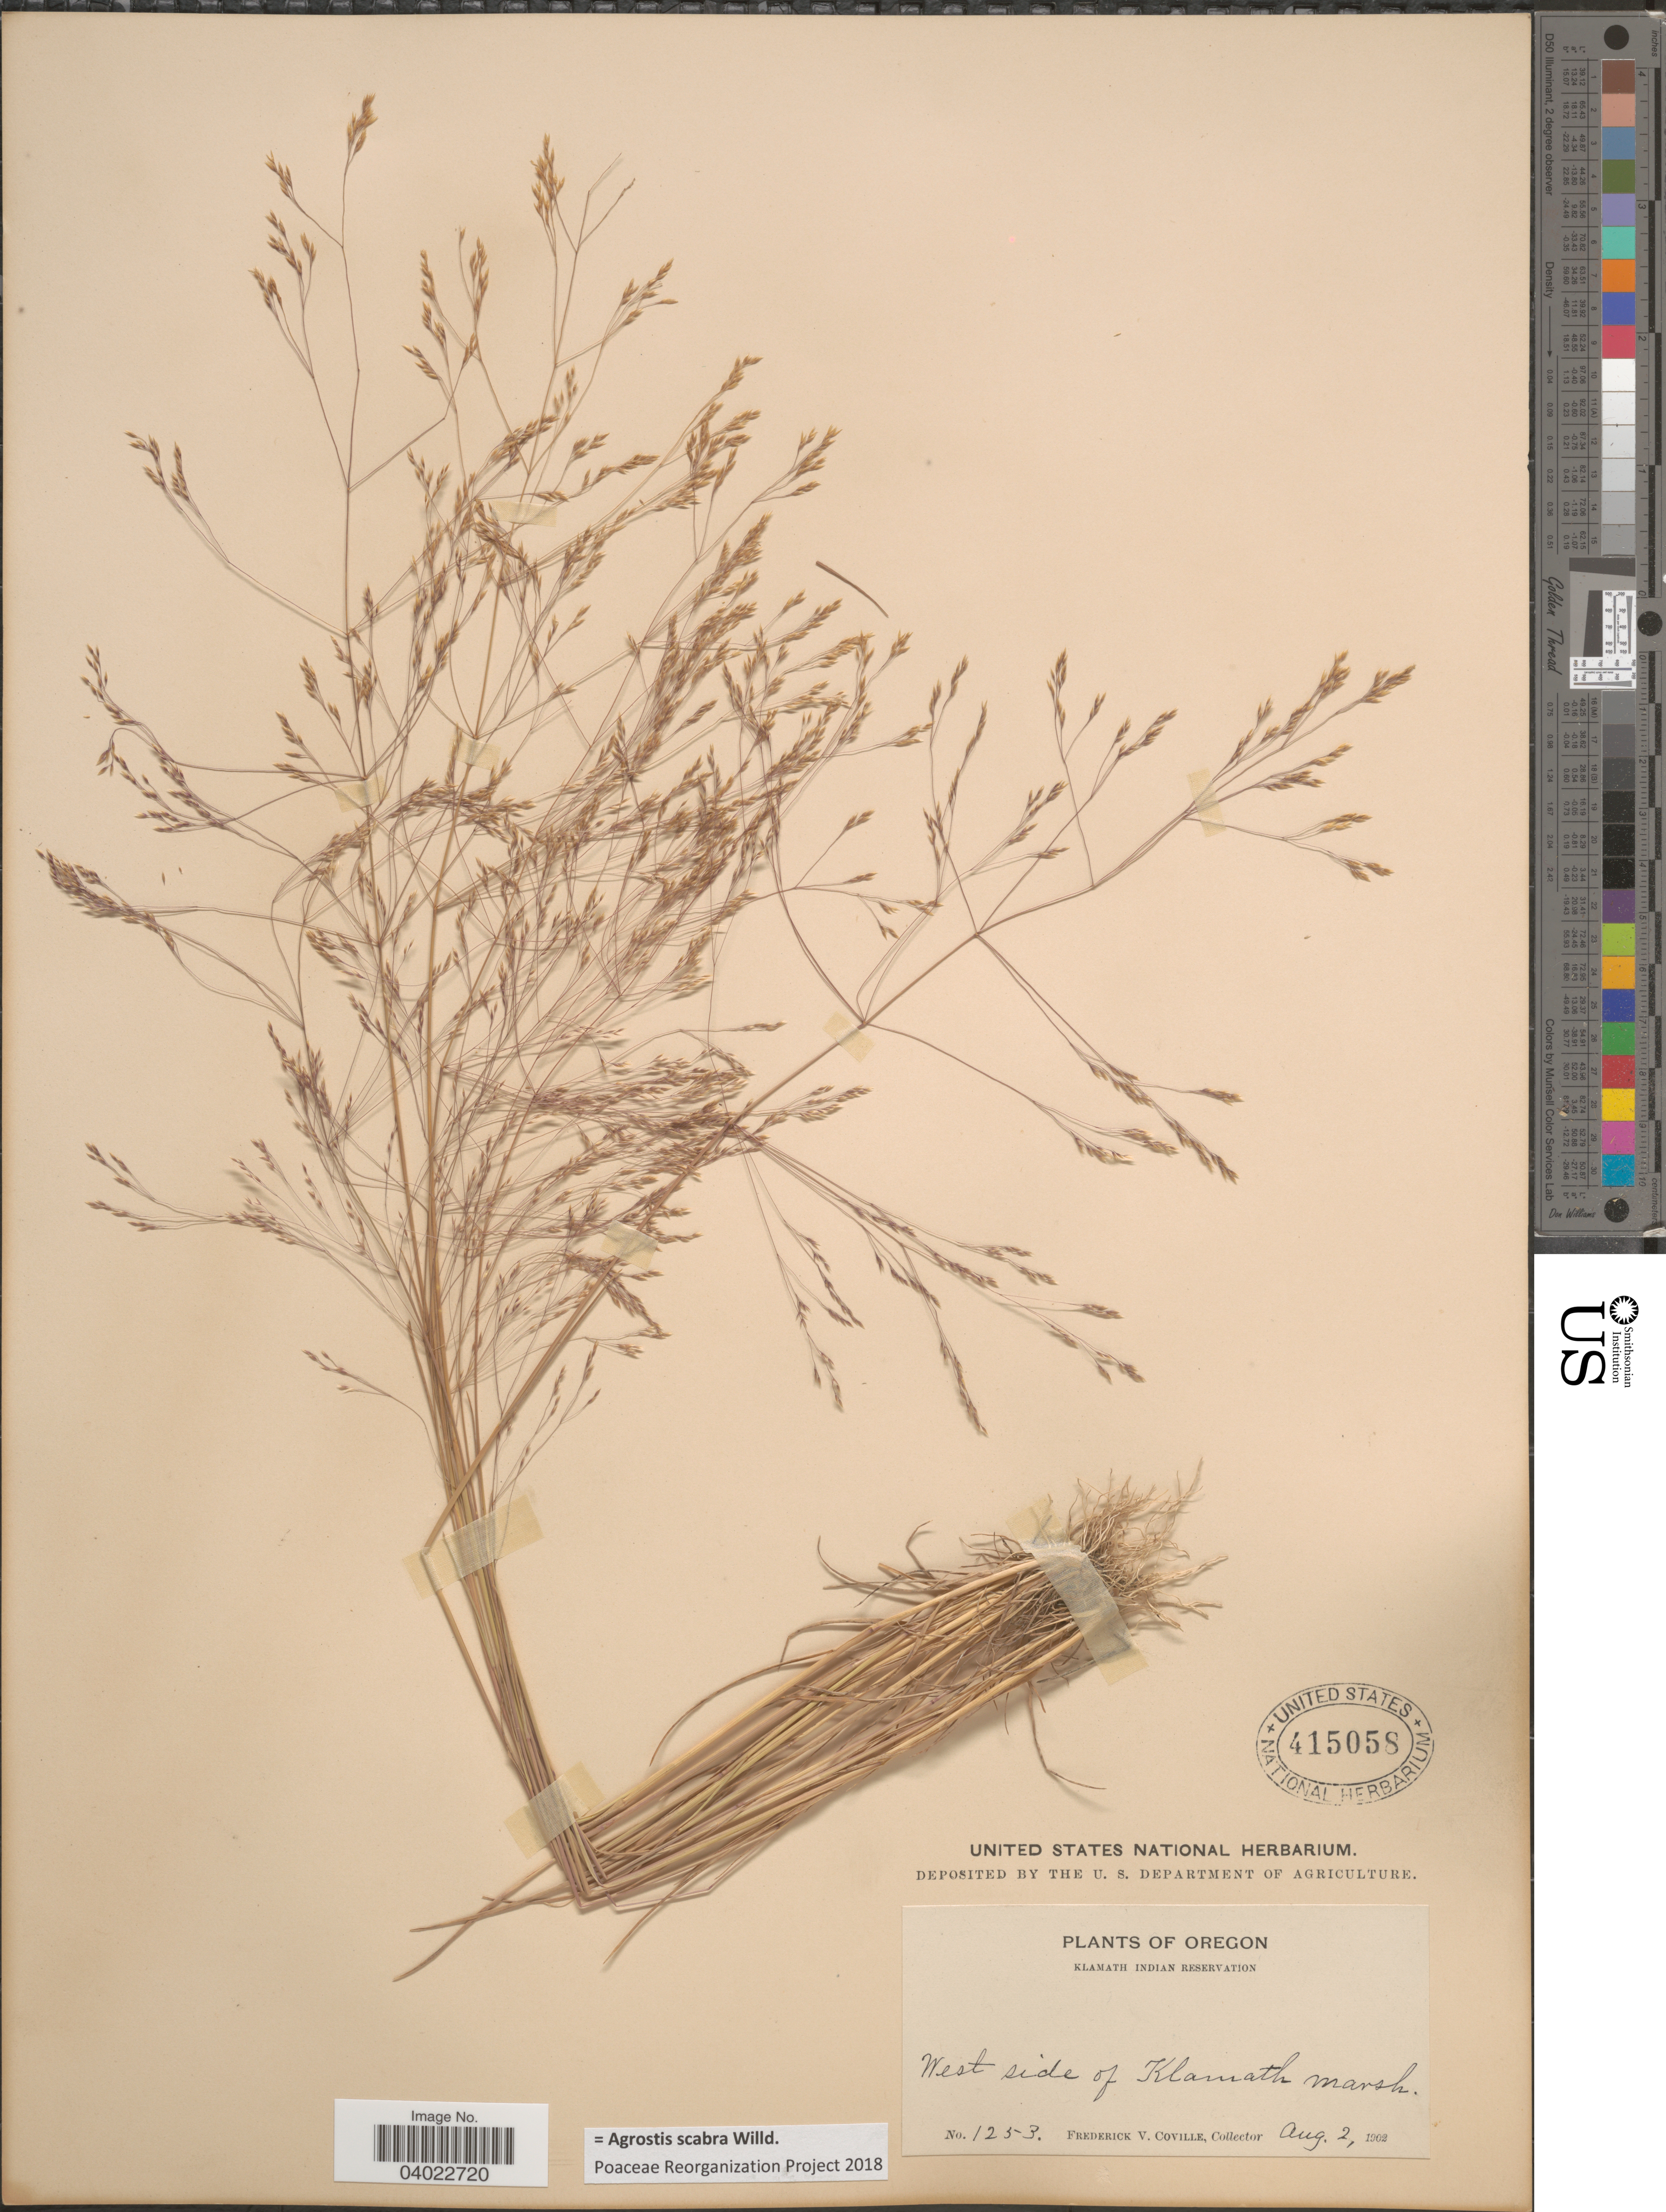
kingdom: Plantae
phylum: Tracheophyta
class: Liliopsida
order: Poales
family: Poaceae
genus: Agrostis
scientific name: Agrostis scabra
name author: Willd.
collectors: F. V. Coville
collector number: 1253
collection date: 1902-08-02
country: United States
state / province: Oregon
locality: Klamath Indian Reservation. West side of Klamath marsh.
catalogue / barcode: US 415058